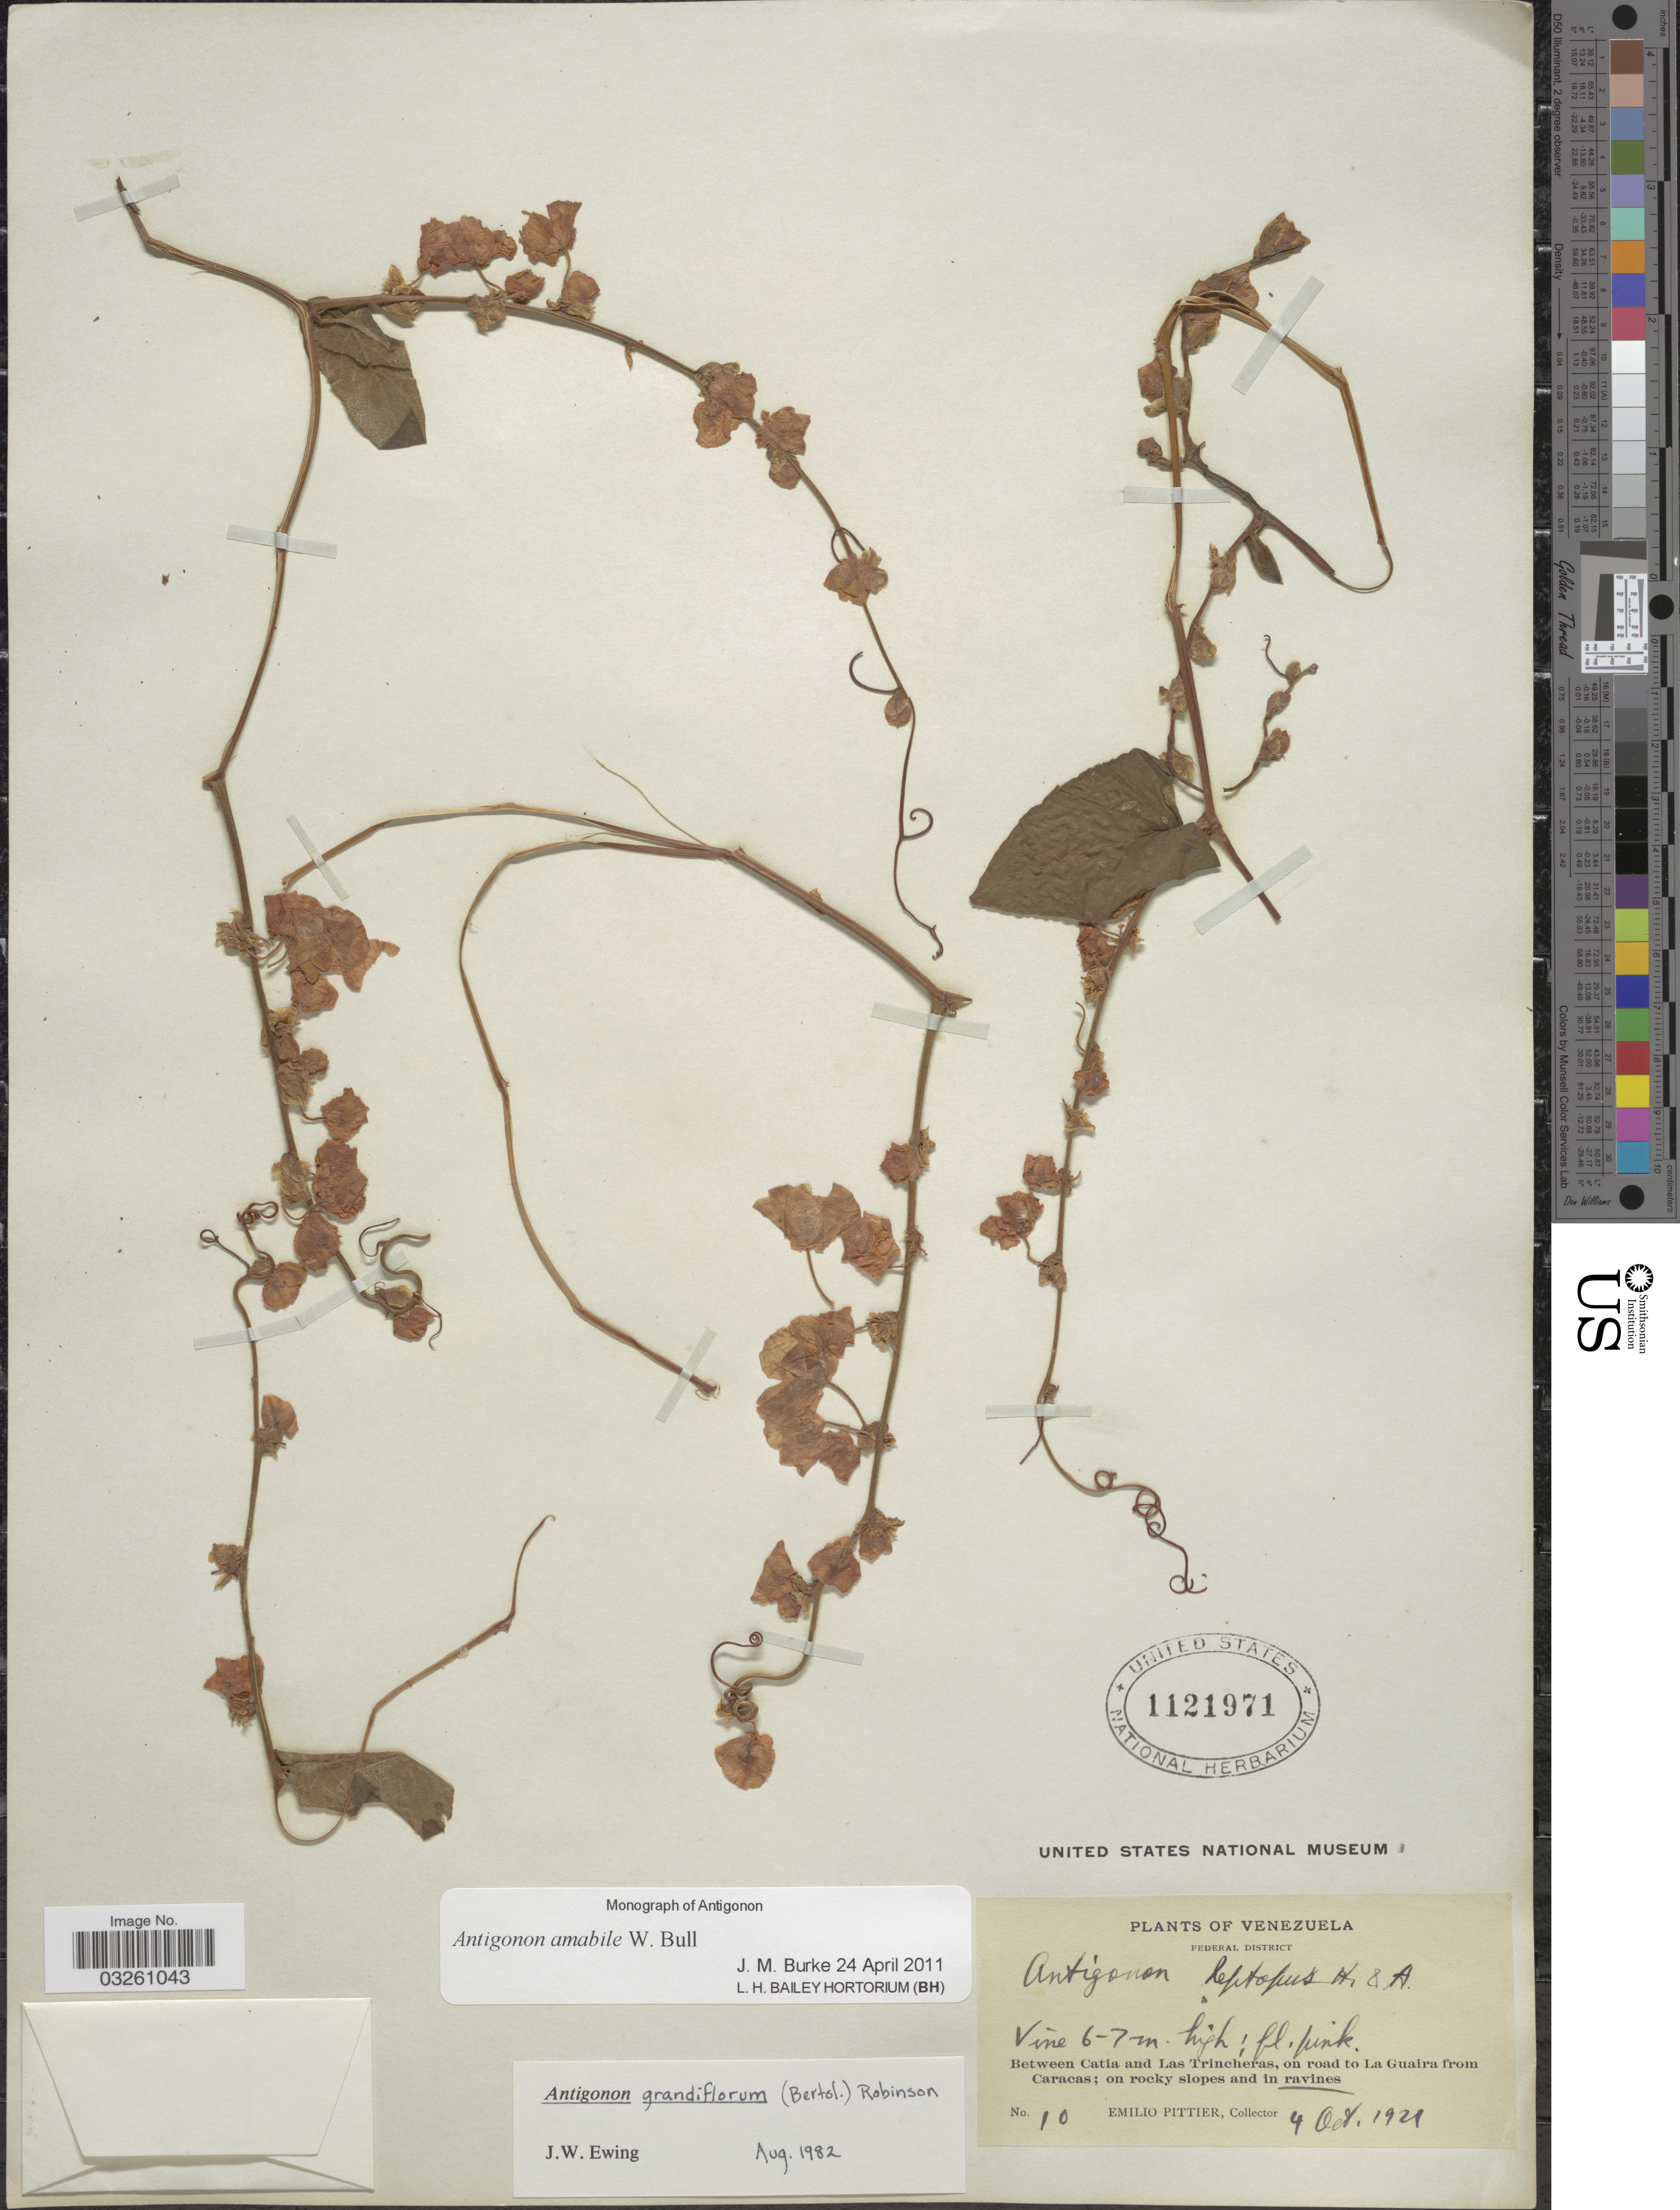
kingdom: Plantae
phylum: Tracheophyta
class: Magnoliopsida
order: Caryophyllales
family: Polygonaceae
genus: Antigonon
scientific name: Antigonon amabile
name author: W. Bull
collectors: E. Pittier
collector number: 10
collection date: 1921-10-04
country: Venezuela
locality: Federal District. Between Catia and Las Trincheras, on road to La Guaira from Caracas.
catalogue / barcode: US 1121971